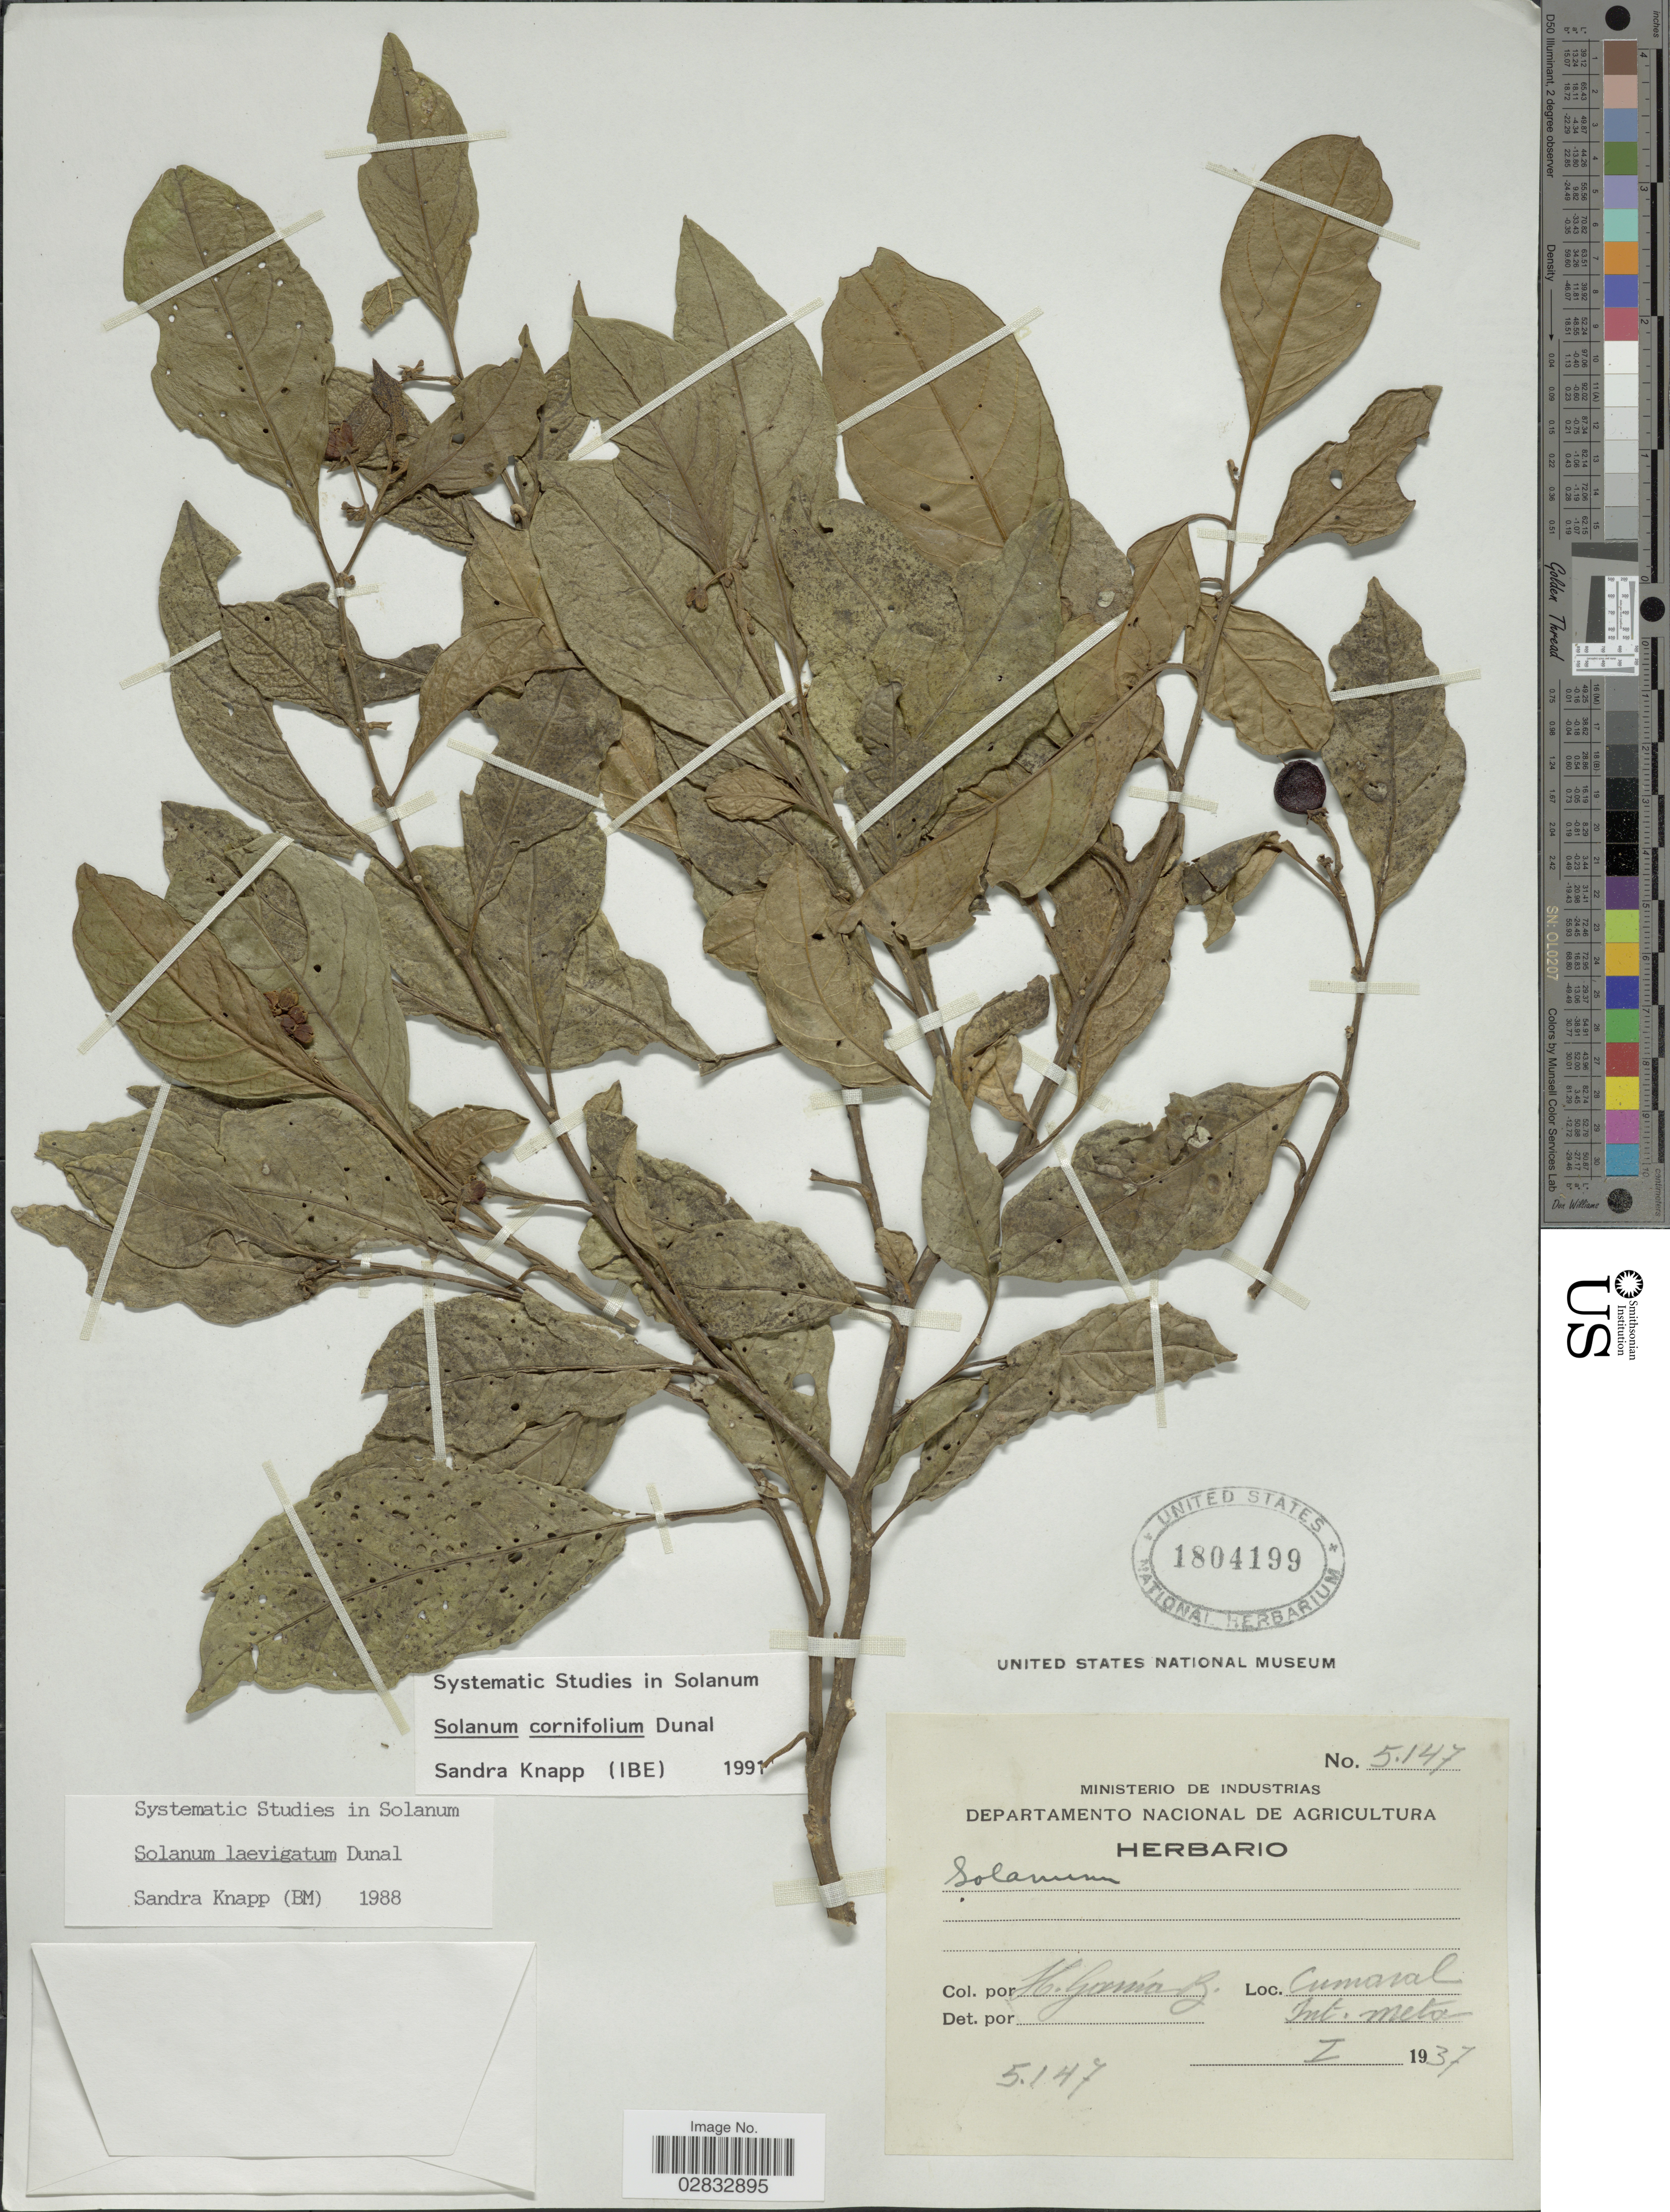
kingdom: Plantae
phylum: Tracheophyta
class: Magnoliopsida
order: Solanales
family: Solanaceae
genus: Solanum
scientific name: Solanum cornifolium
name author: Dunal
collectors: H. García Barriga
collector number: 5147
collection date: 1937-01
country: Colombia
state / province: Meta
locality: Cumaral Mt. Meta.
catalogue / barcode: US 1804199